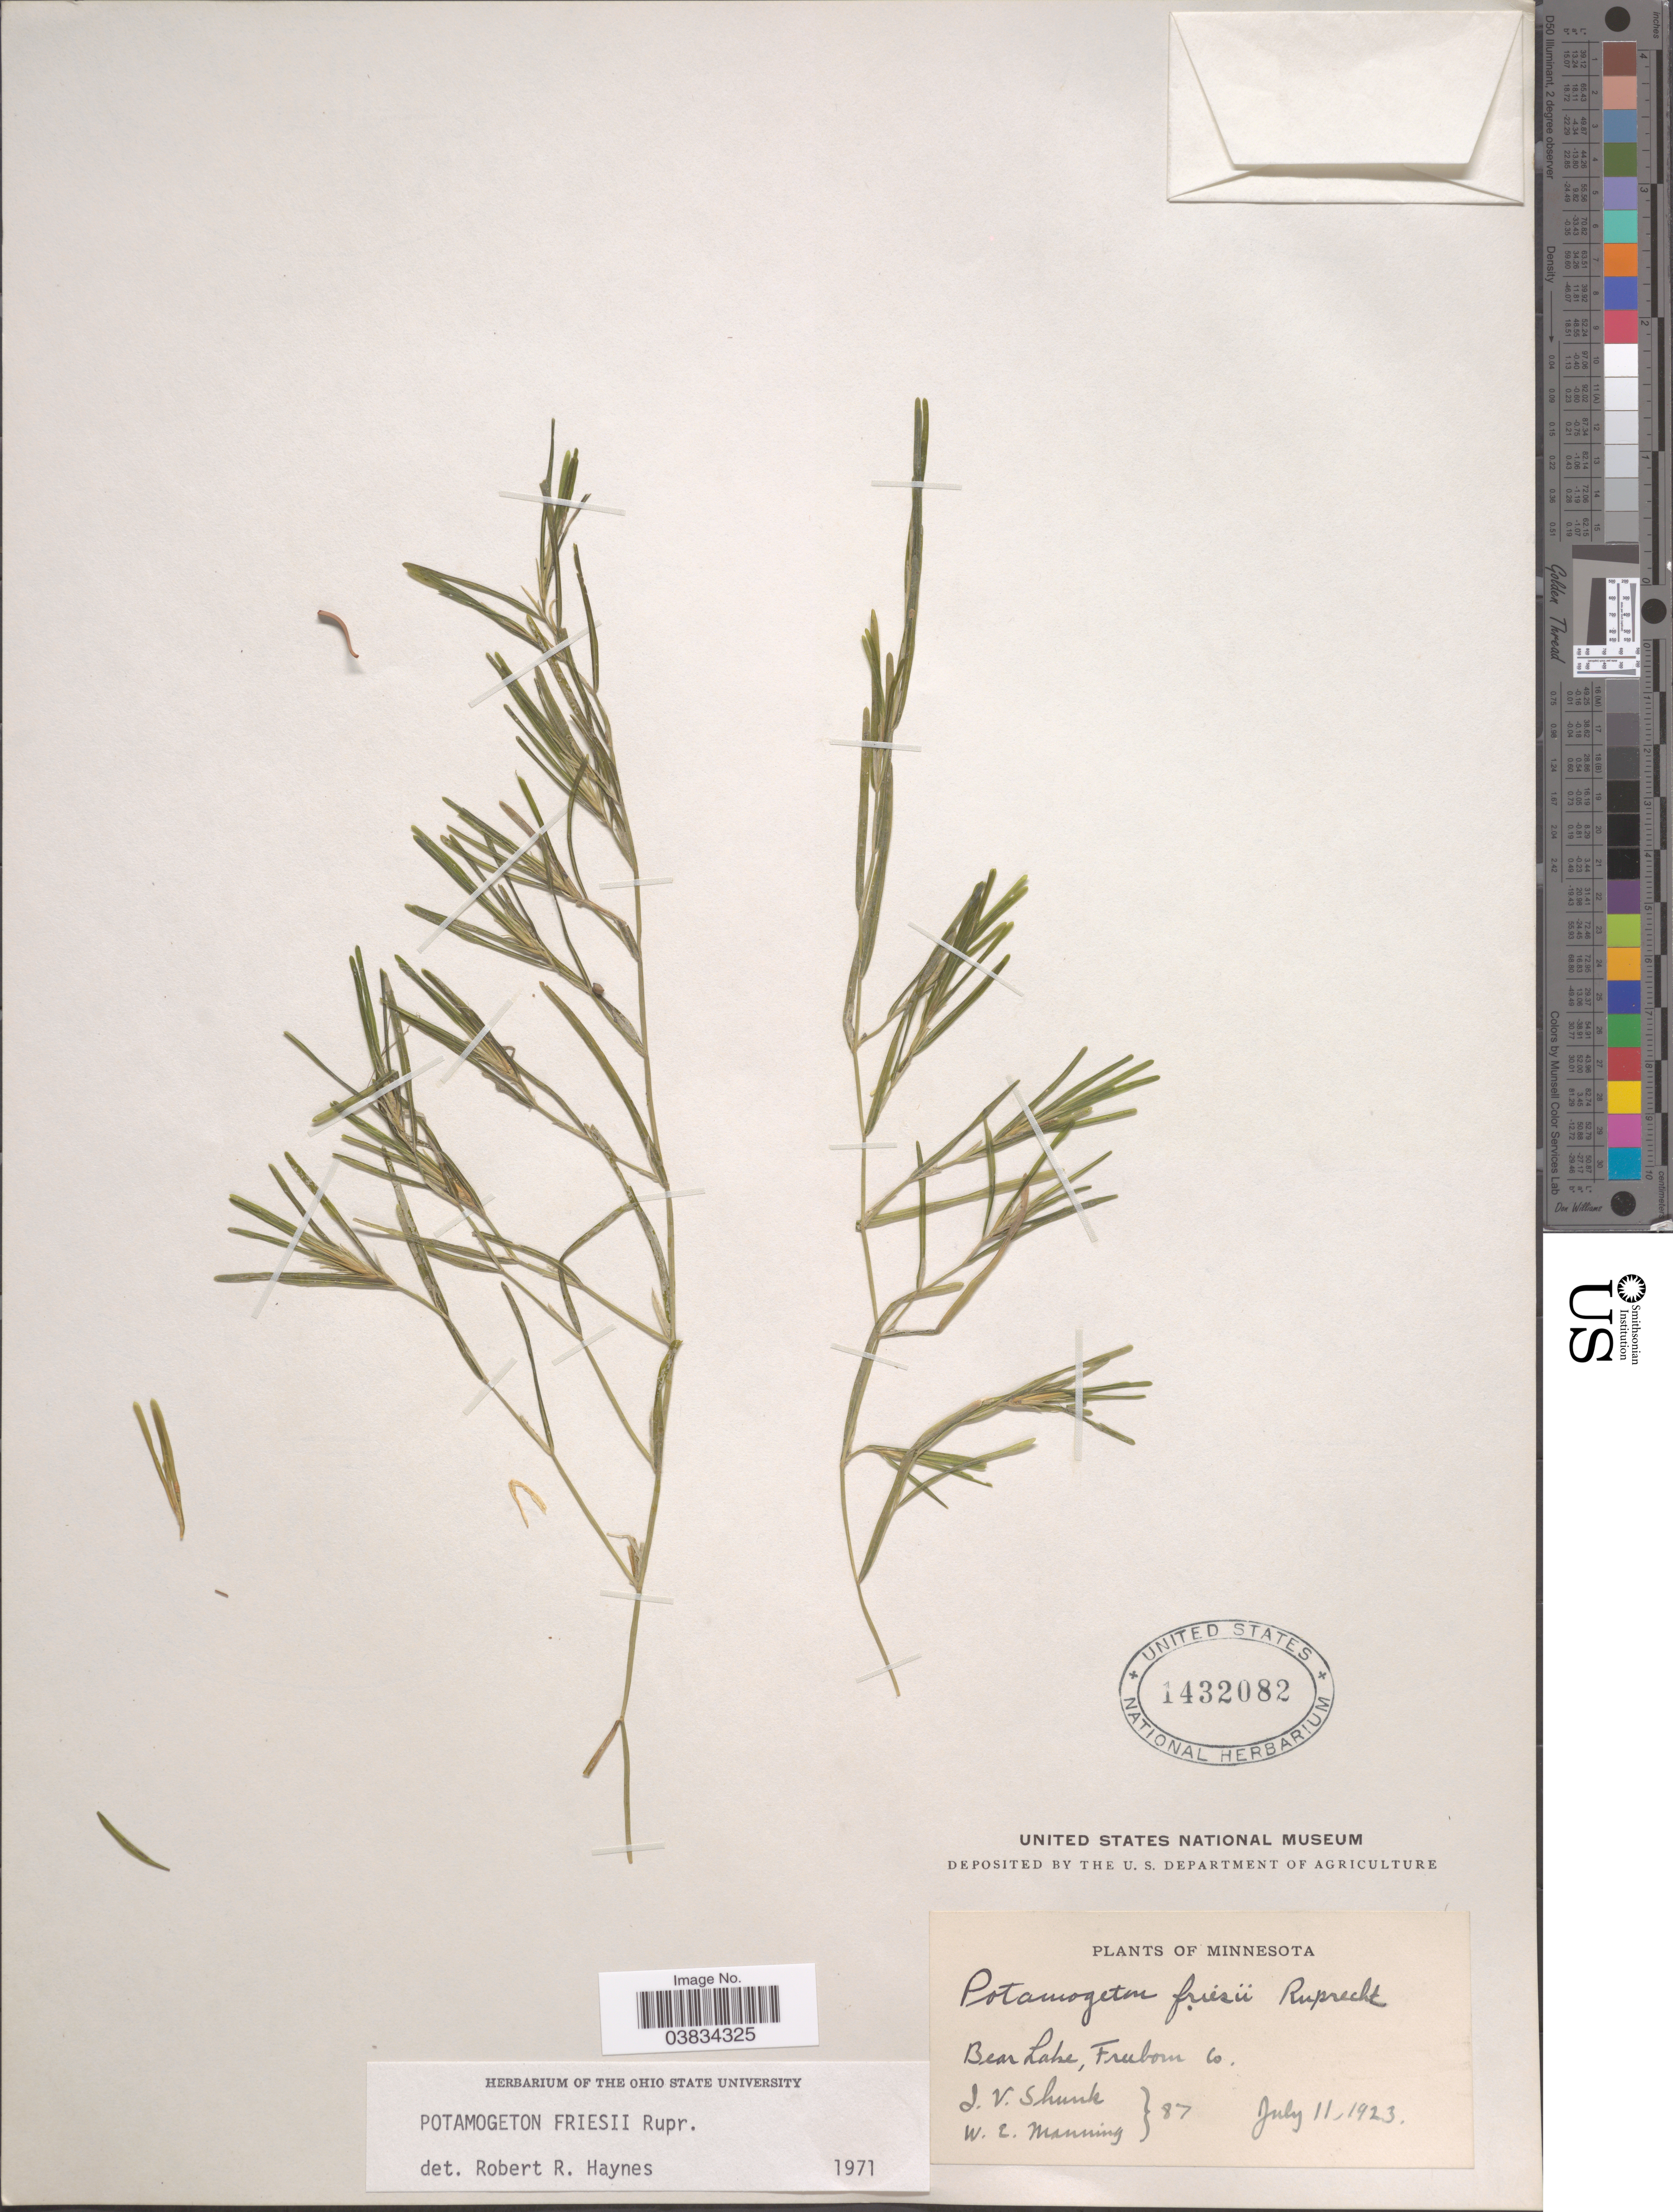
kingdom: Plantae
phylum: Tracheophyta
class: Liliopsida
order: Alismatales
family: Potamogetonaceae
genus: Potamogeton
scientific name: Potamogeton friesii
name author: Rupr.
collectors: I. Shunk & W. Manning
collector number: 87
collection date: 1923-07-11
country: United States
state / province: Minnesota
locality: Bear Lake, Freeborn Co.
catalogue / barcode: US 1432082